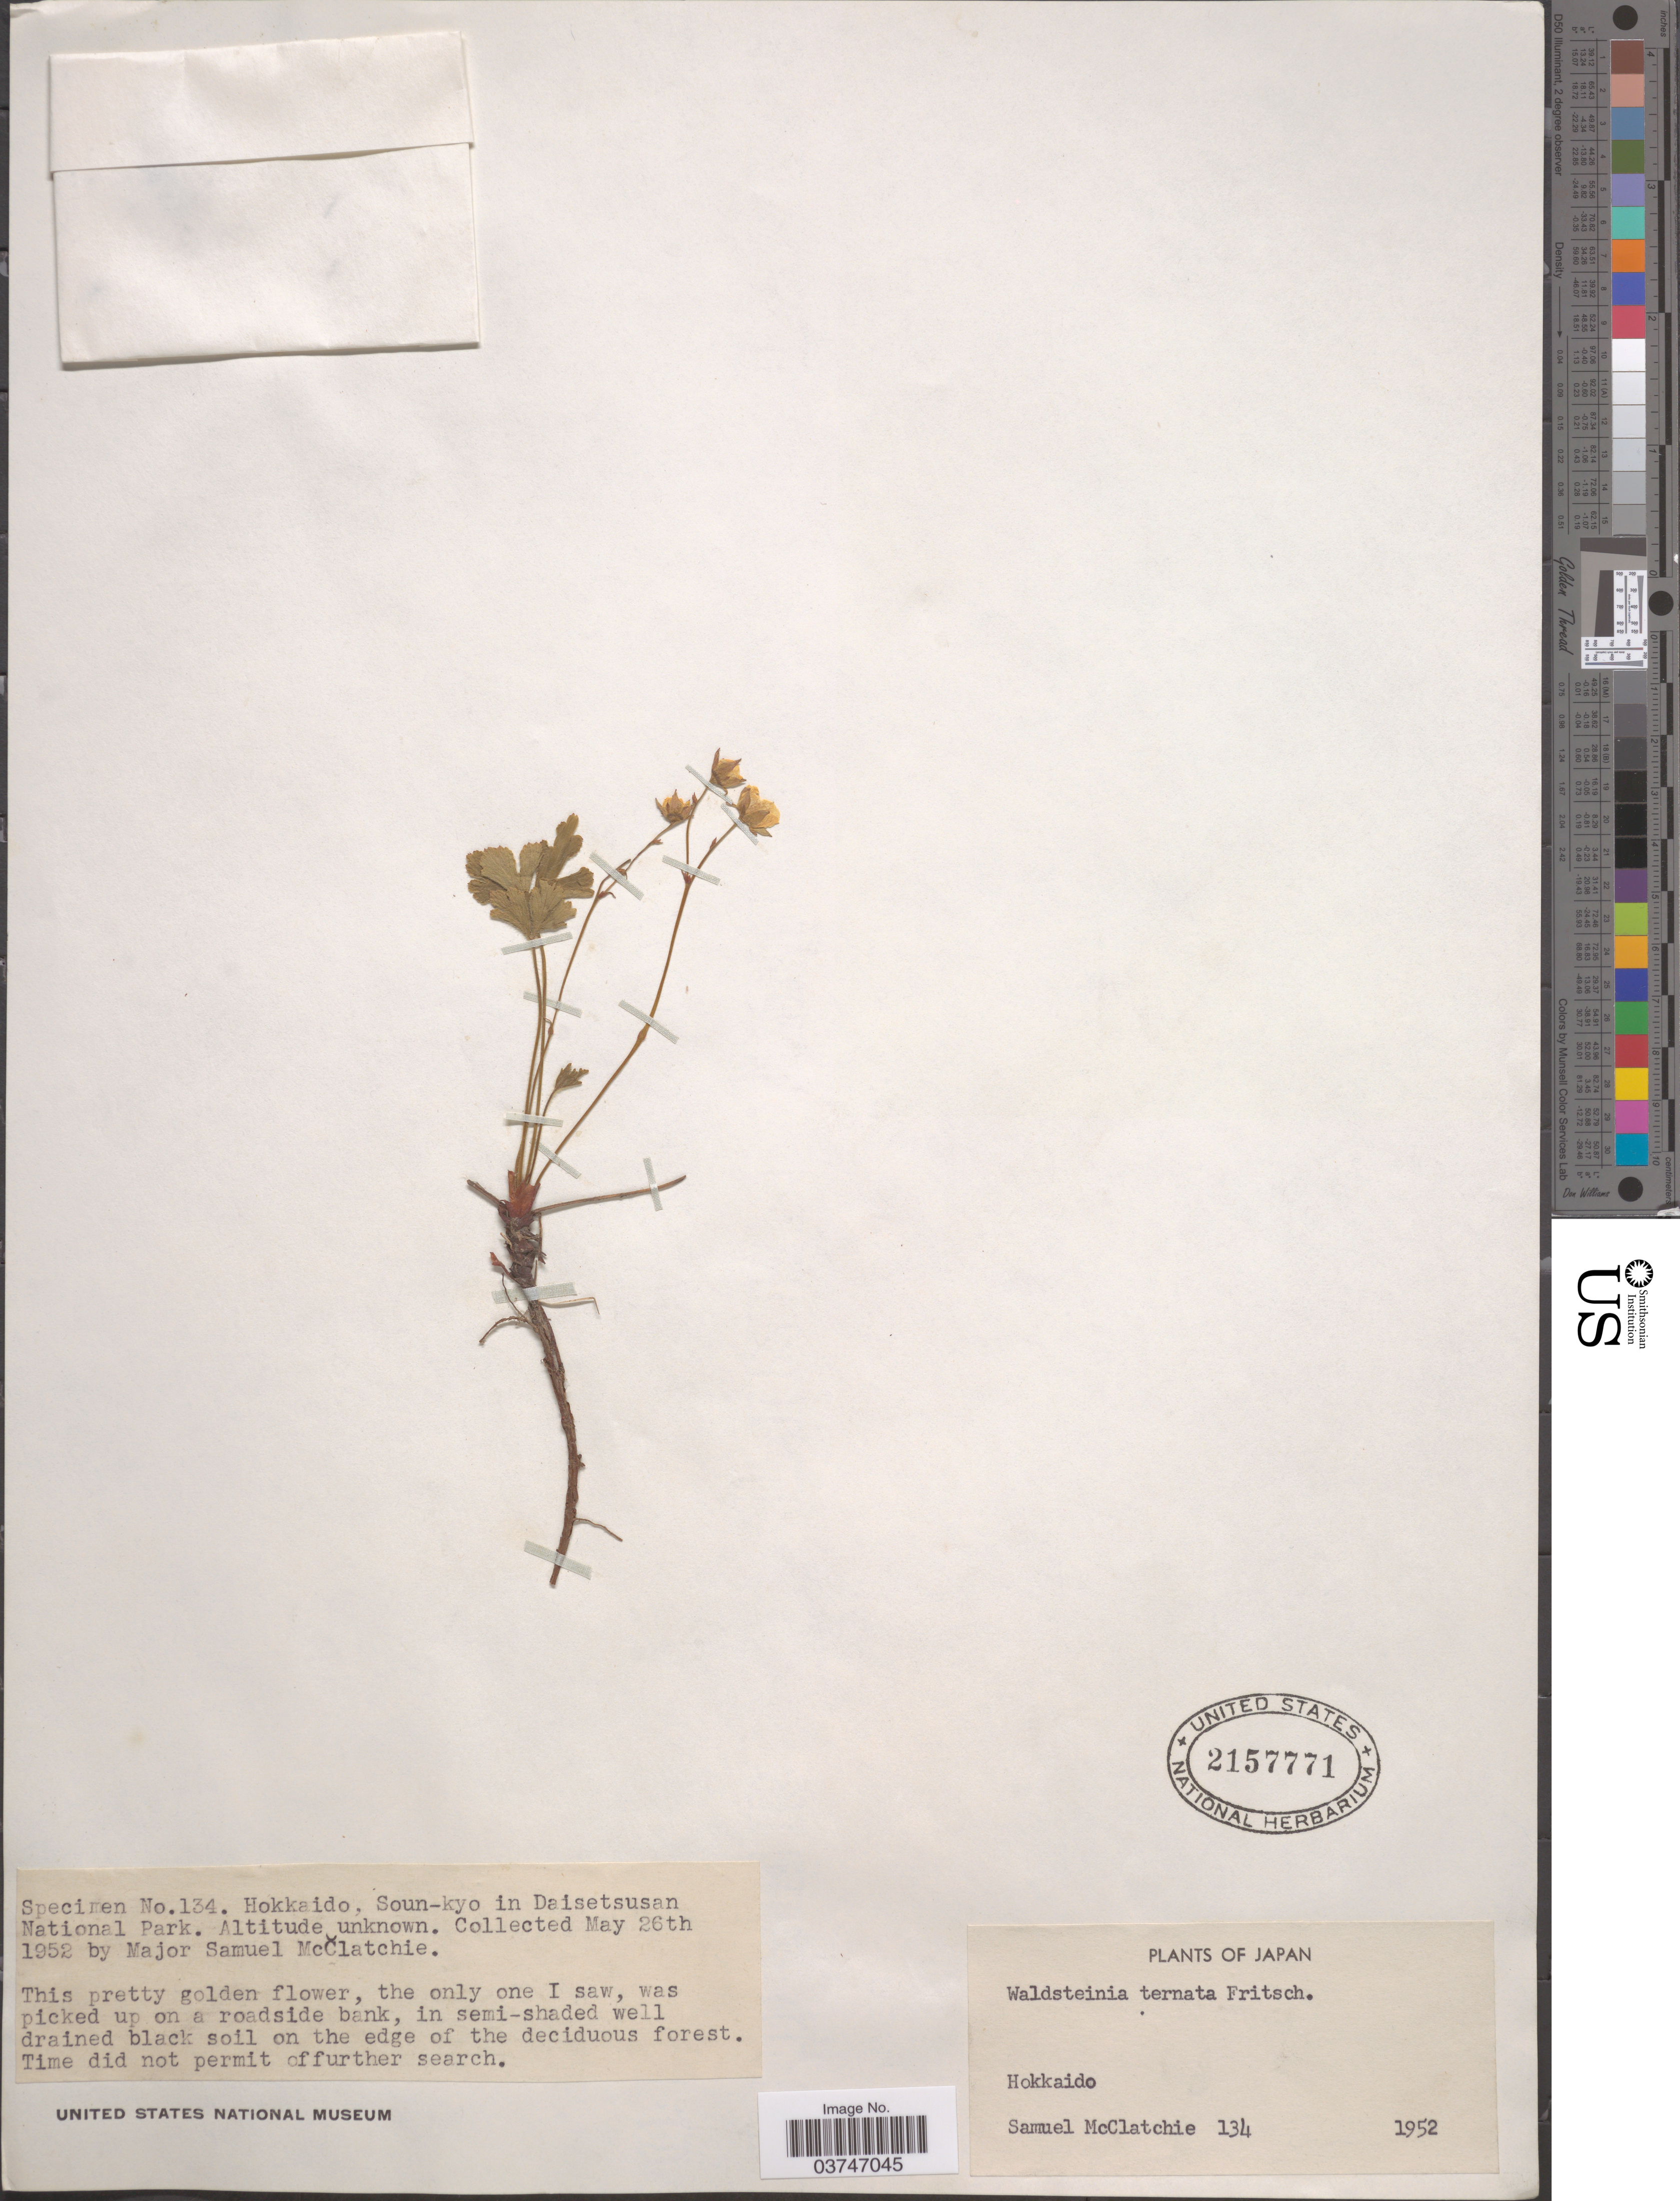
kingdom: Plantae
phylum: Tracheophyta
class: Magnoliopsida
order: Rosales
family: Rosaceae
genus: Waldsteinia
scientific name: Waldsteinia ternata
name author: (Stephan) Fritsch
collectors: S. McClatchie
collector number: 134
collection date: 1952-05-26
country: Japan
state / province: Hokkaidō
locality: Soun-kyo in Daisetsusan National Park.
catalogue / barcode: US 2157771